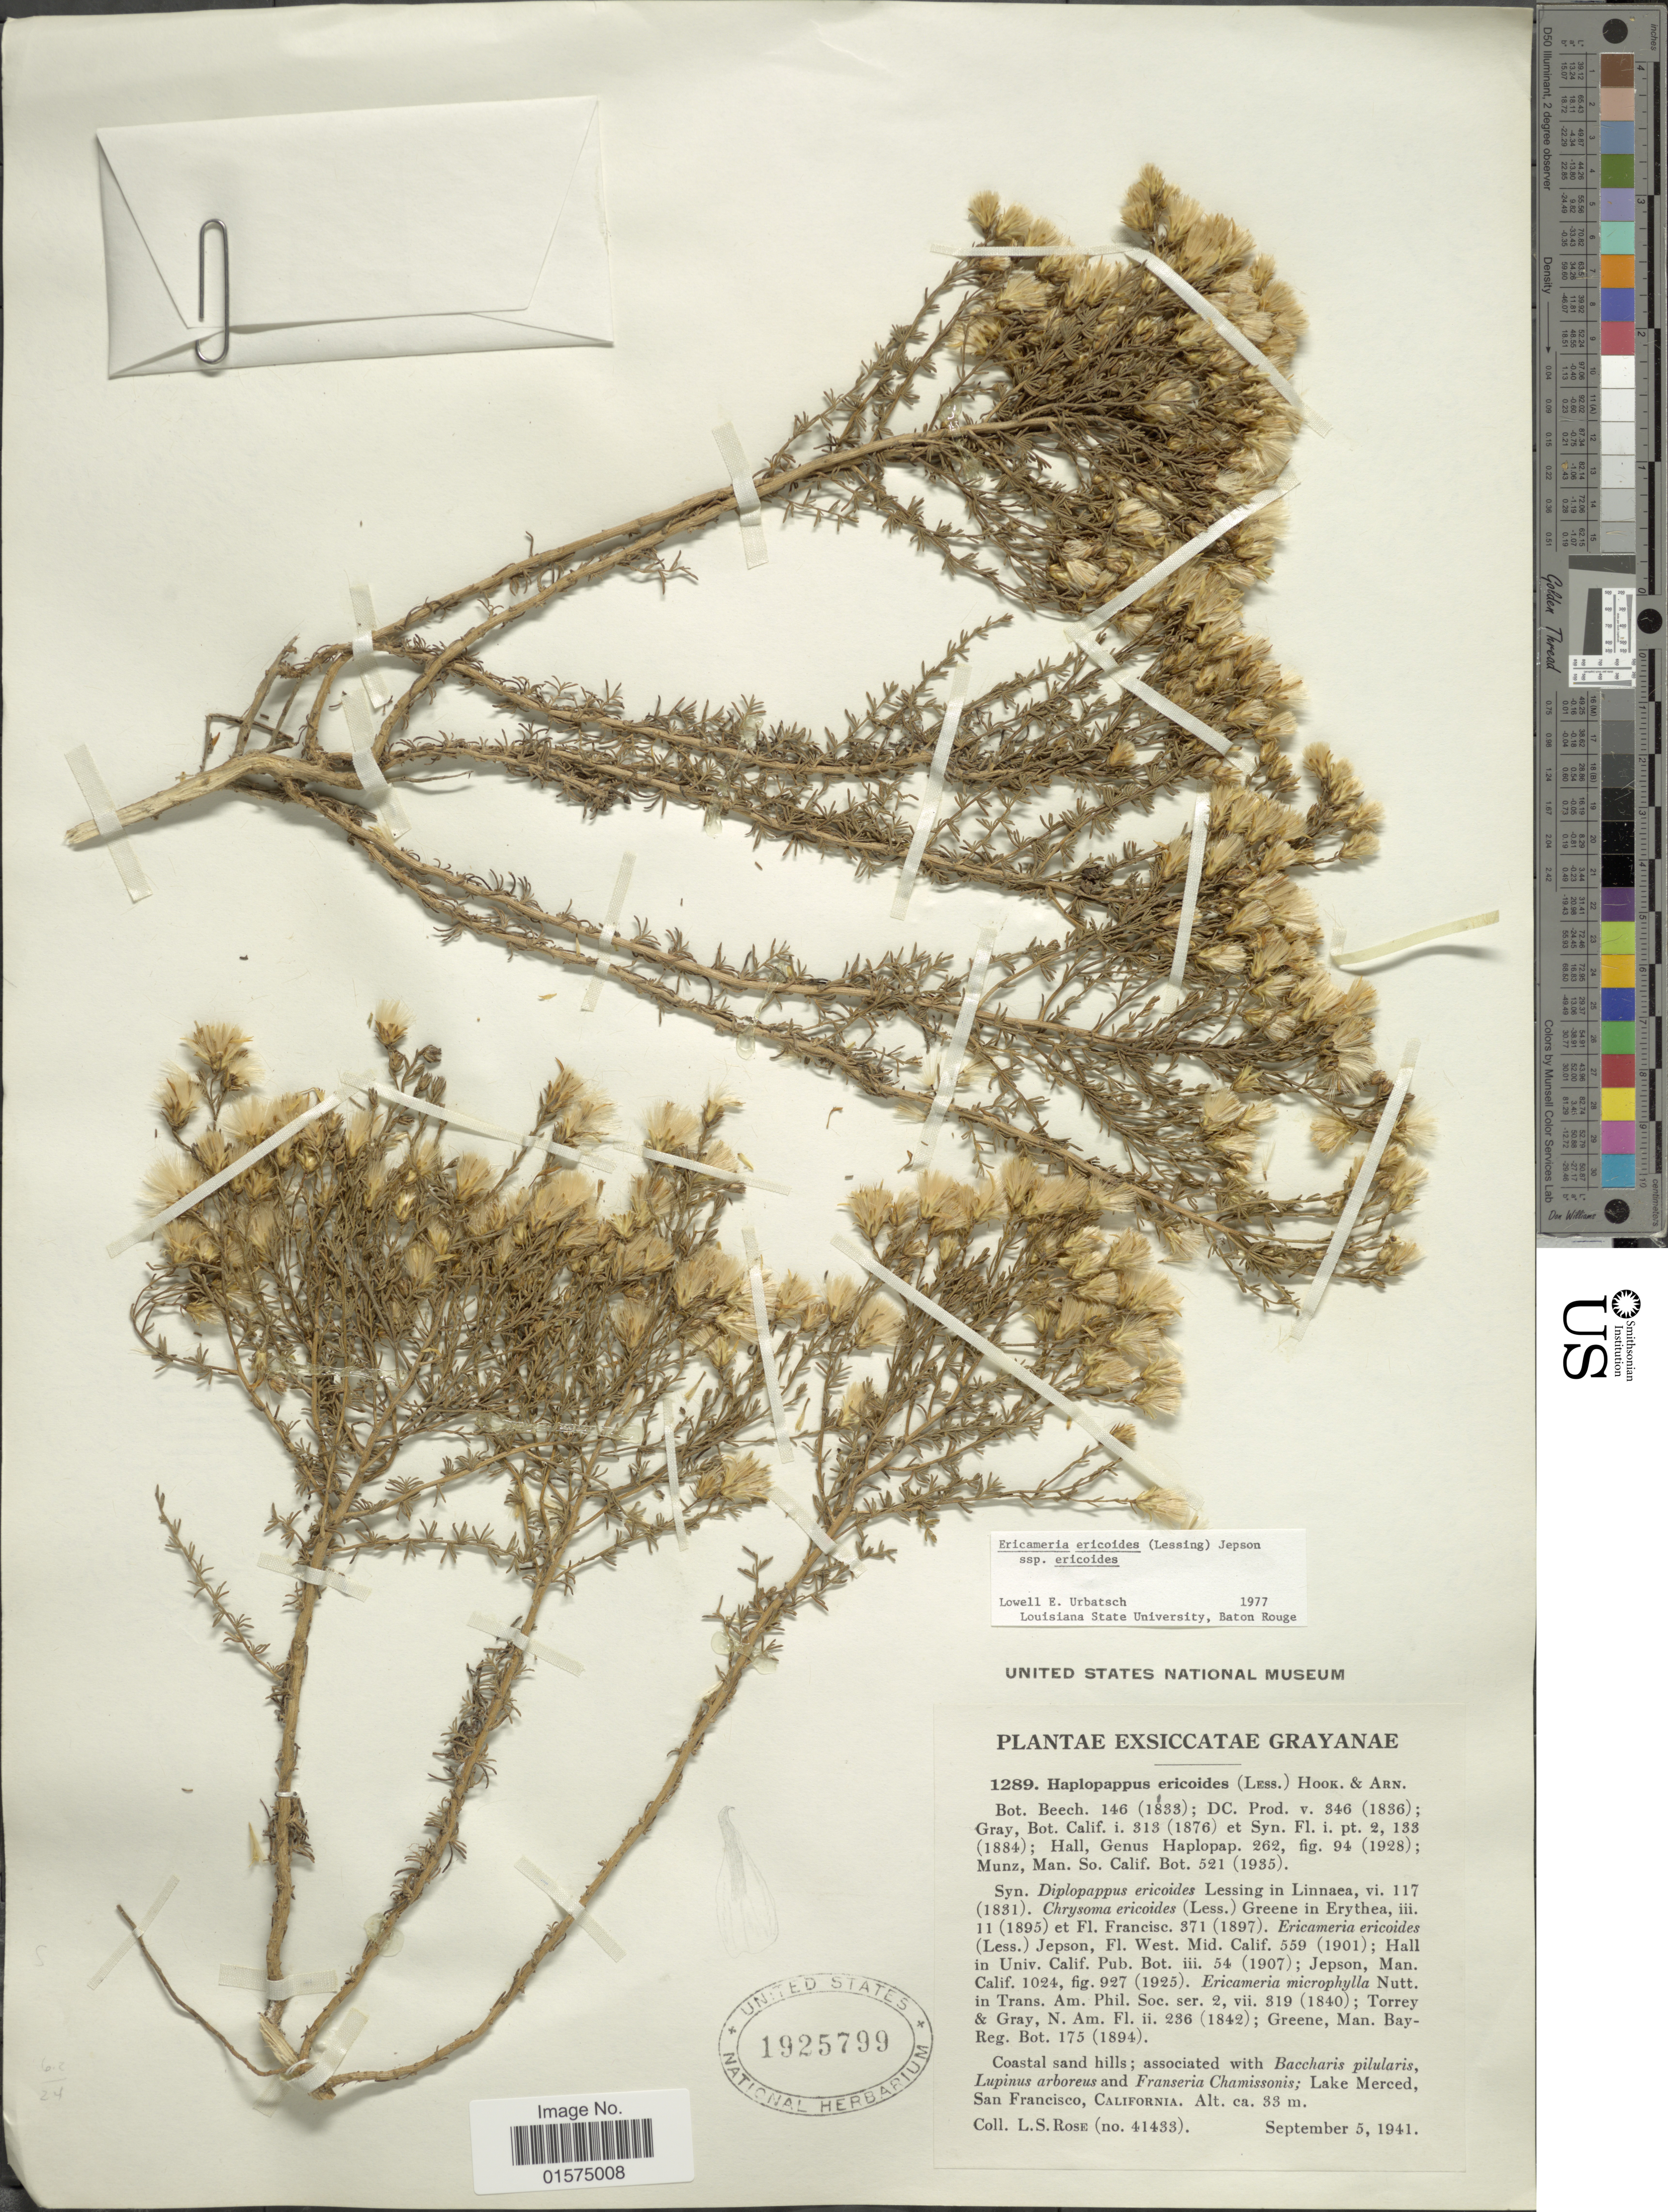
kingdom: Plantae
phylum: Tracheophyta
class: Magnoliopsida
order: Asterales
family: Asteraceae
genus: Ericameria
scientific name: Ericameria ericoides subsp. ericoides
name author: (Less.) Nutt. ex Jeps.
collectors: L. S. Rose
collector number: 41433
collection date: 1941-09-05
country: United States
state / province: California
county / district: San Francisco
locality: Lake Merced, San Francisco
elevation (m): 33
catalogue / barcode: US 1925799